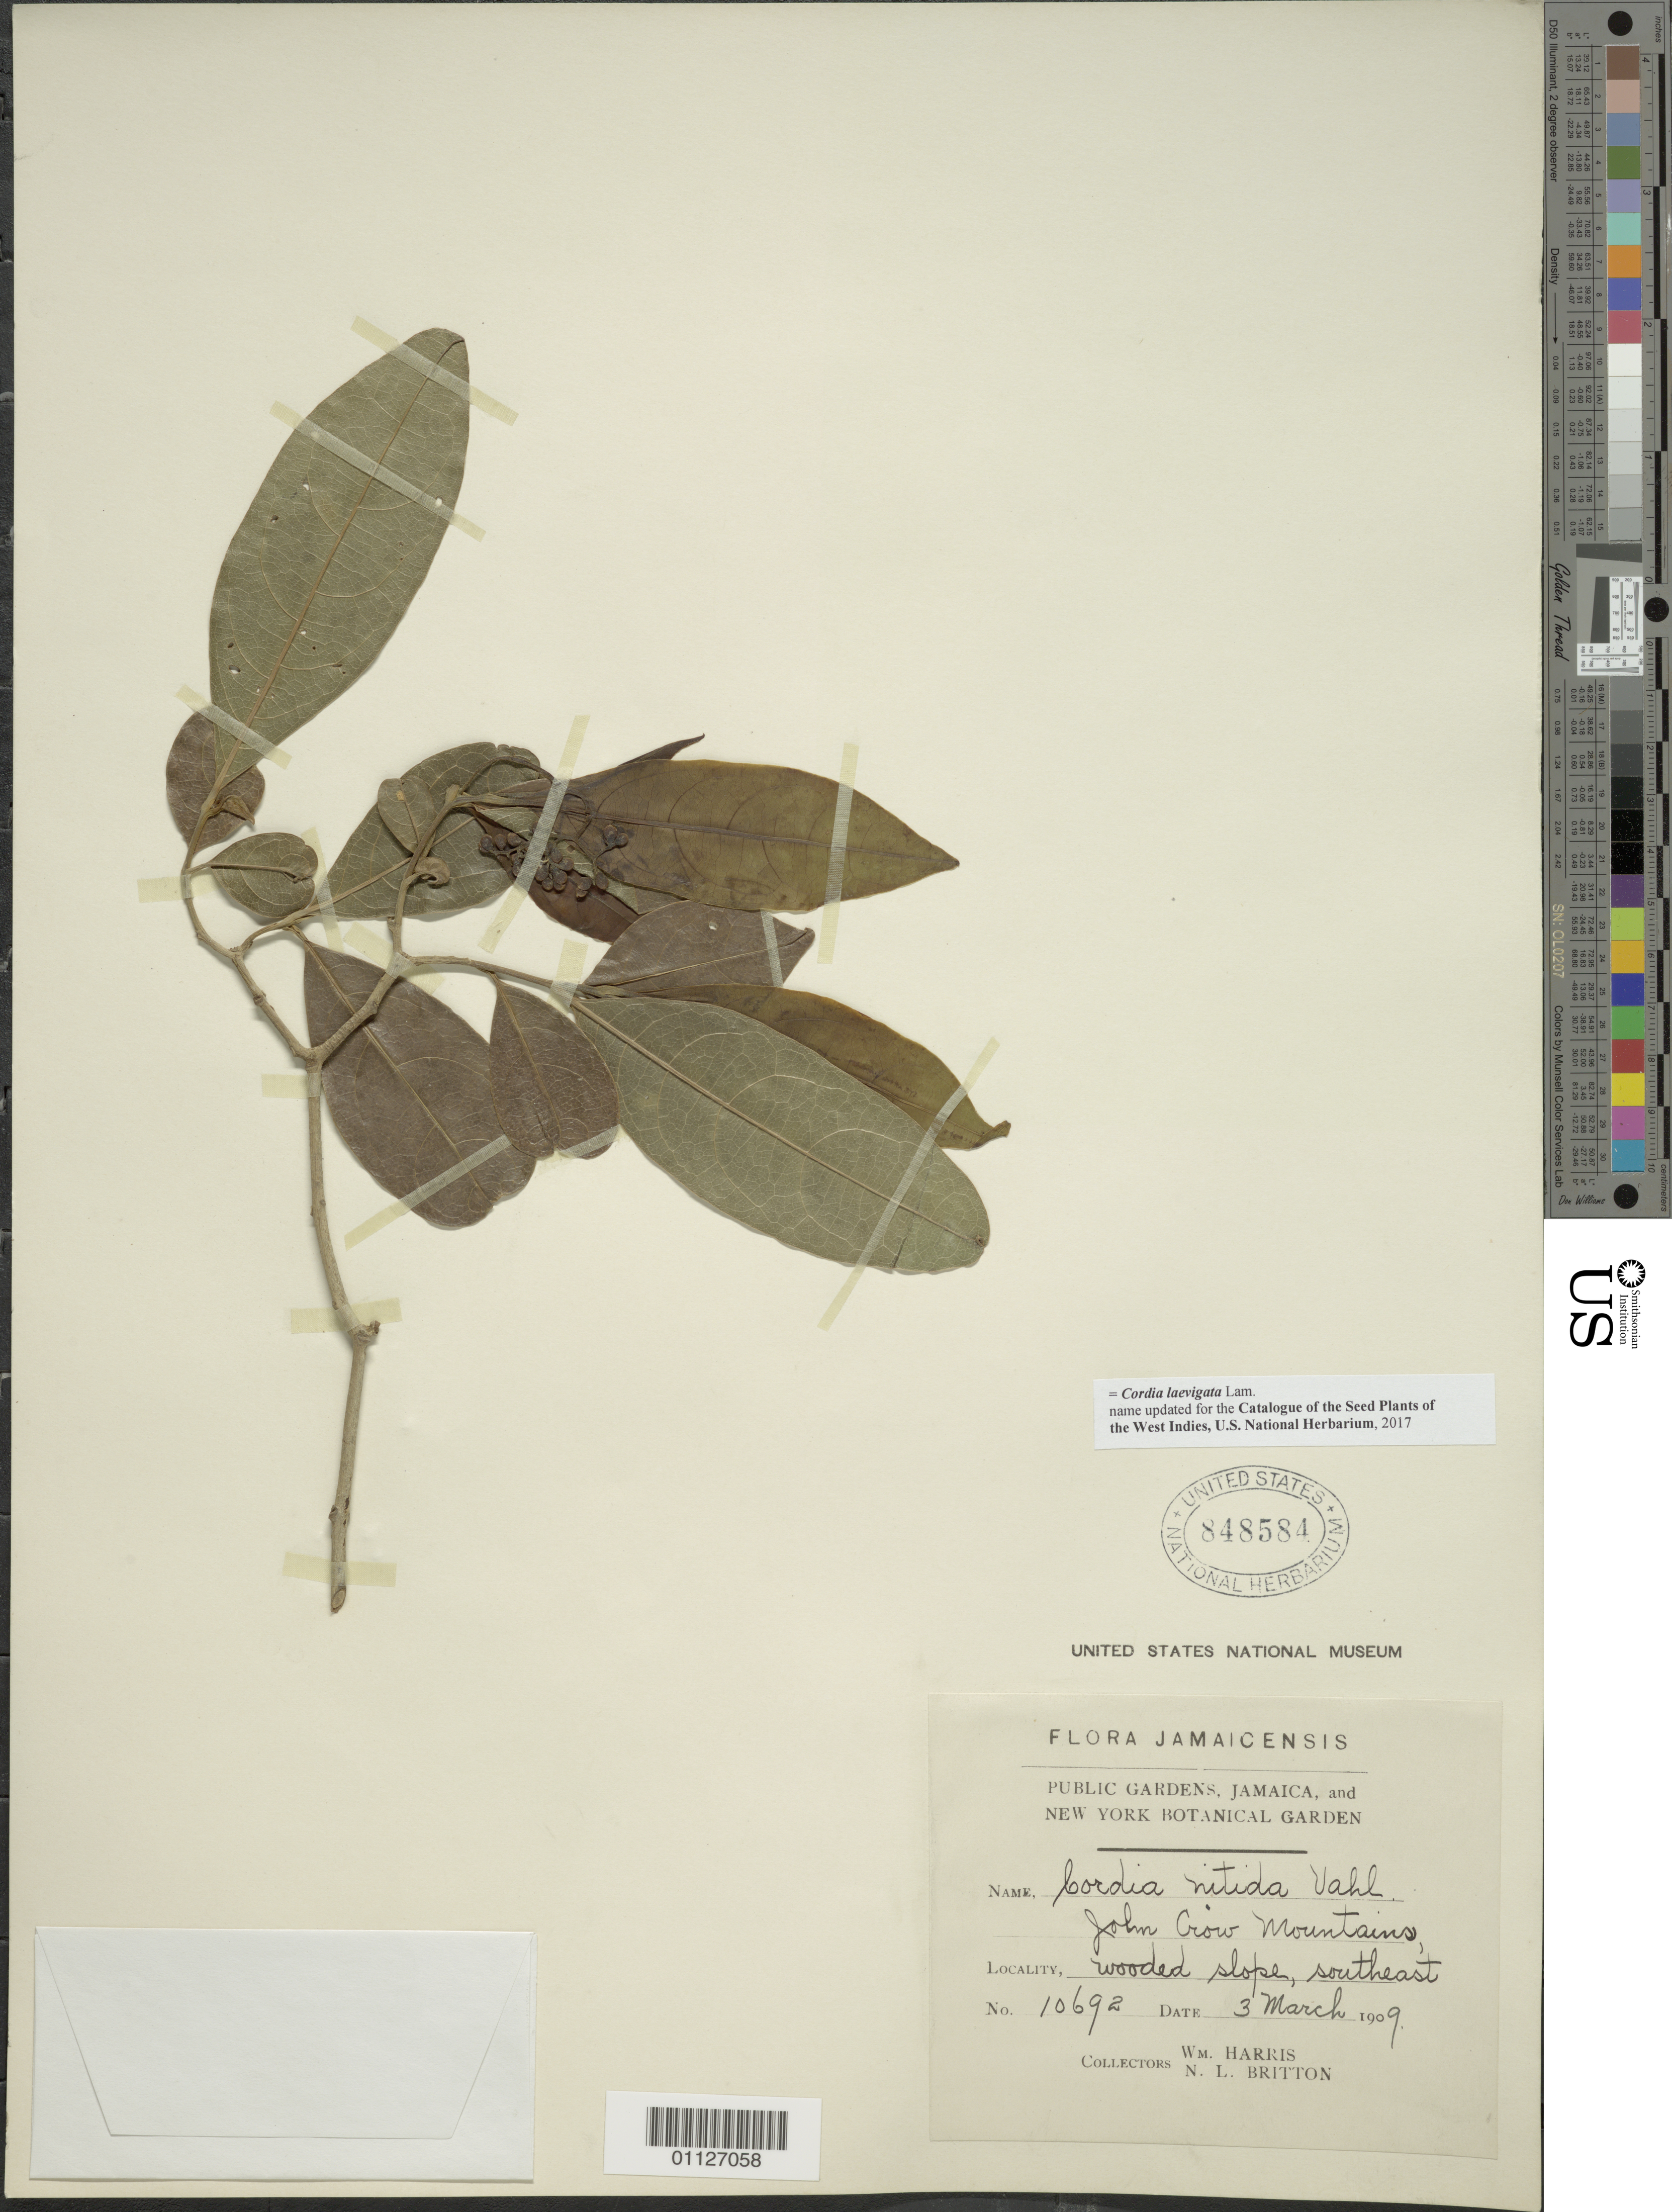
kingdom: Plantae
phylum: Tracheophyta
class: Magnoliopsida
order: Boraginales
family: Cordiaceae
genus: Cordia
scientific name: Cordia laevigata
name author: Lam.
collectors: W. Harris & N. Britton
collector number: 10692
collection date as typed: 03 Mar 1909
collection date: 1909-03-03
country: Jamaica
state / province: Portland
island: Jamaica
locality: John Crow Mountains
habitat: wooded slope, SE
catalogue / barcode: US 848584